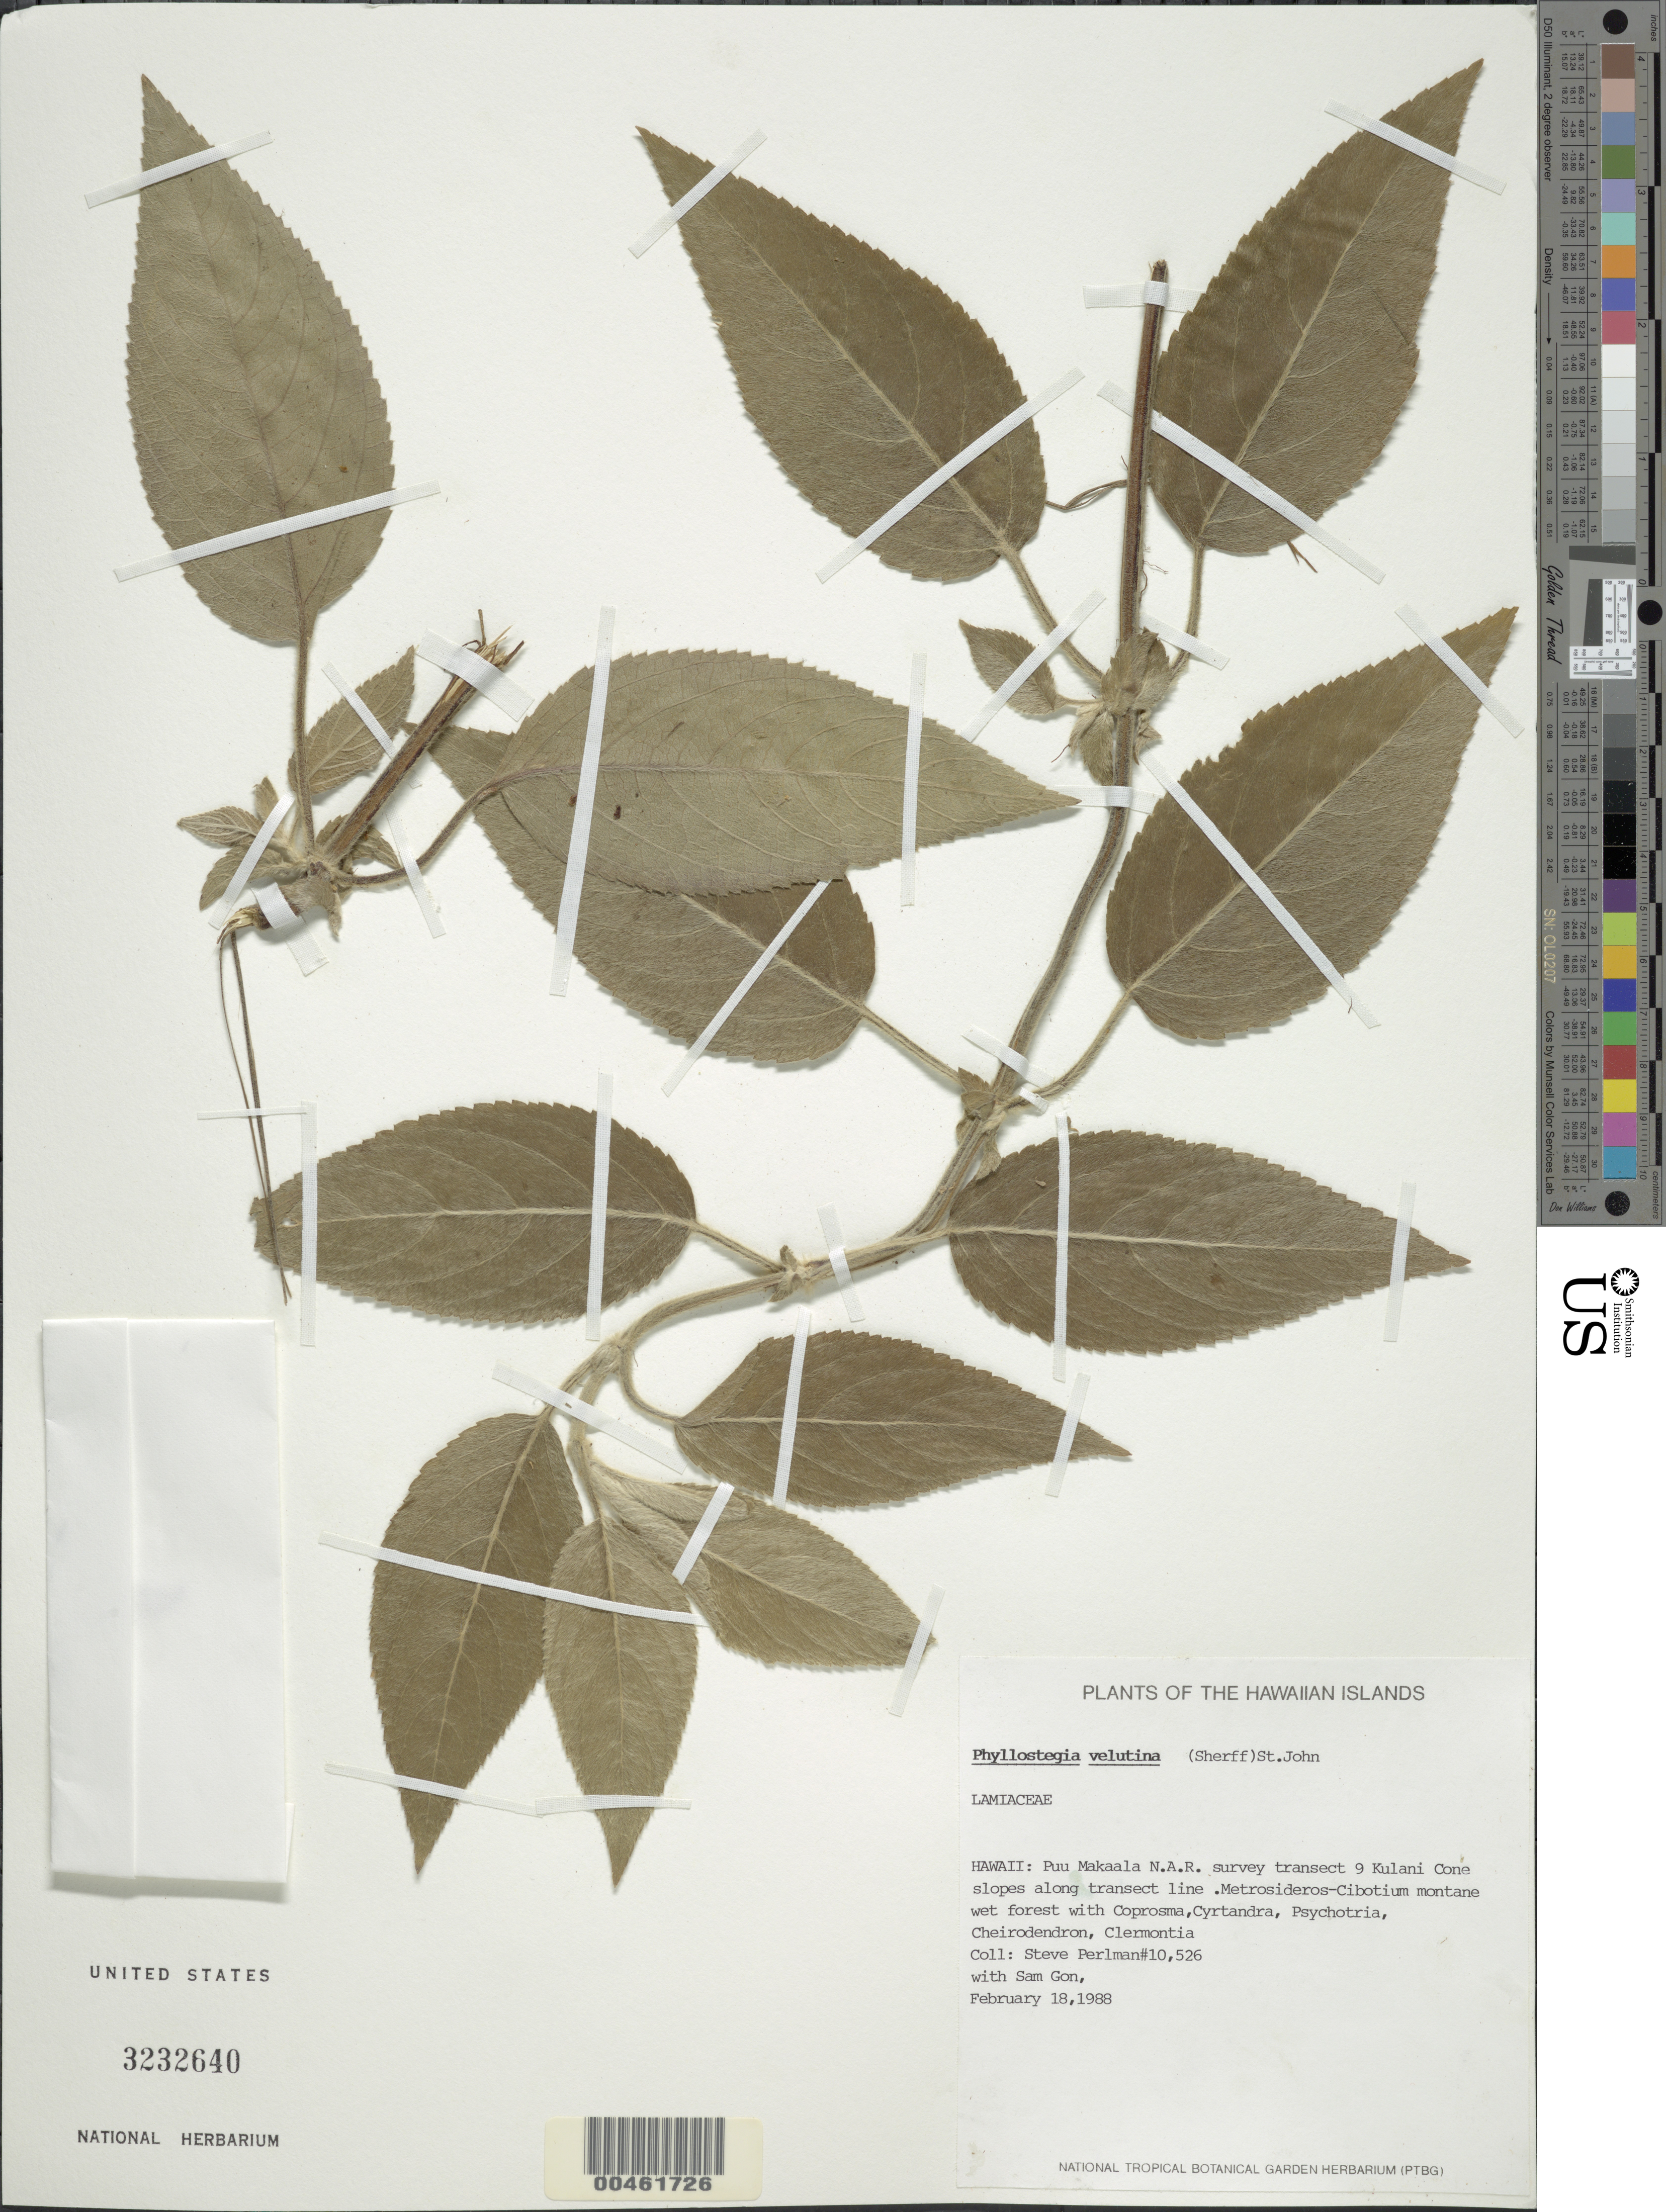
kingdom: Plantae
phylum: Tracheophyta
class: Magnoliopsida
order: Lamiales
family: Lamiaceae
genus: Phyllostegia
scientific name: Phyllostegia velutina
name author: (Sherff) H. St. John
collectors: S. P. Perlman & S. Gon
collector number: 10526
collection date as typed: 18 Feb 1988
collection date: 1988-02-18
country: United States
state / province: Hawaii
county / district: Hawaii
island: Hawaii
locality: Puu Makaala N.A.R. survey transect 9, Kulani Cone slopes along transect line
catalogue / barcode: US 3232640